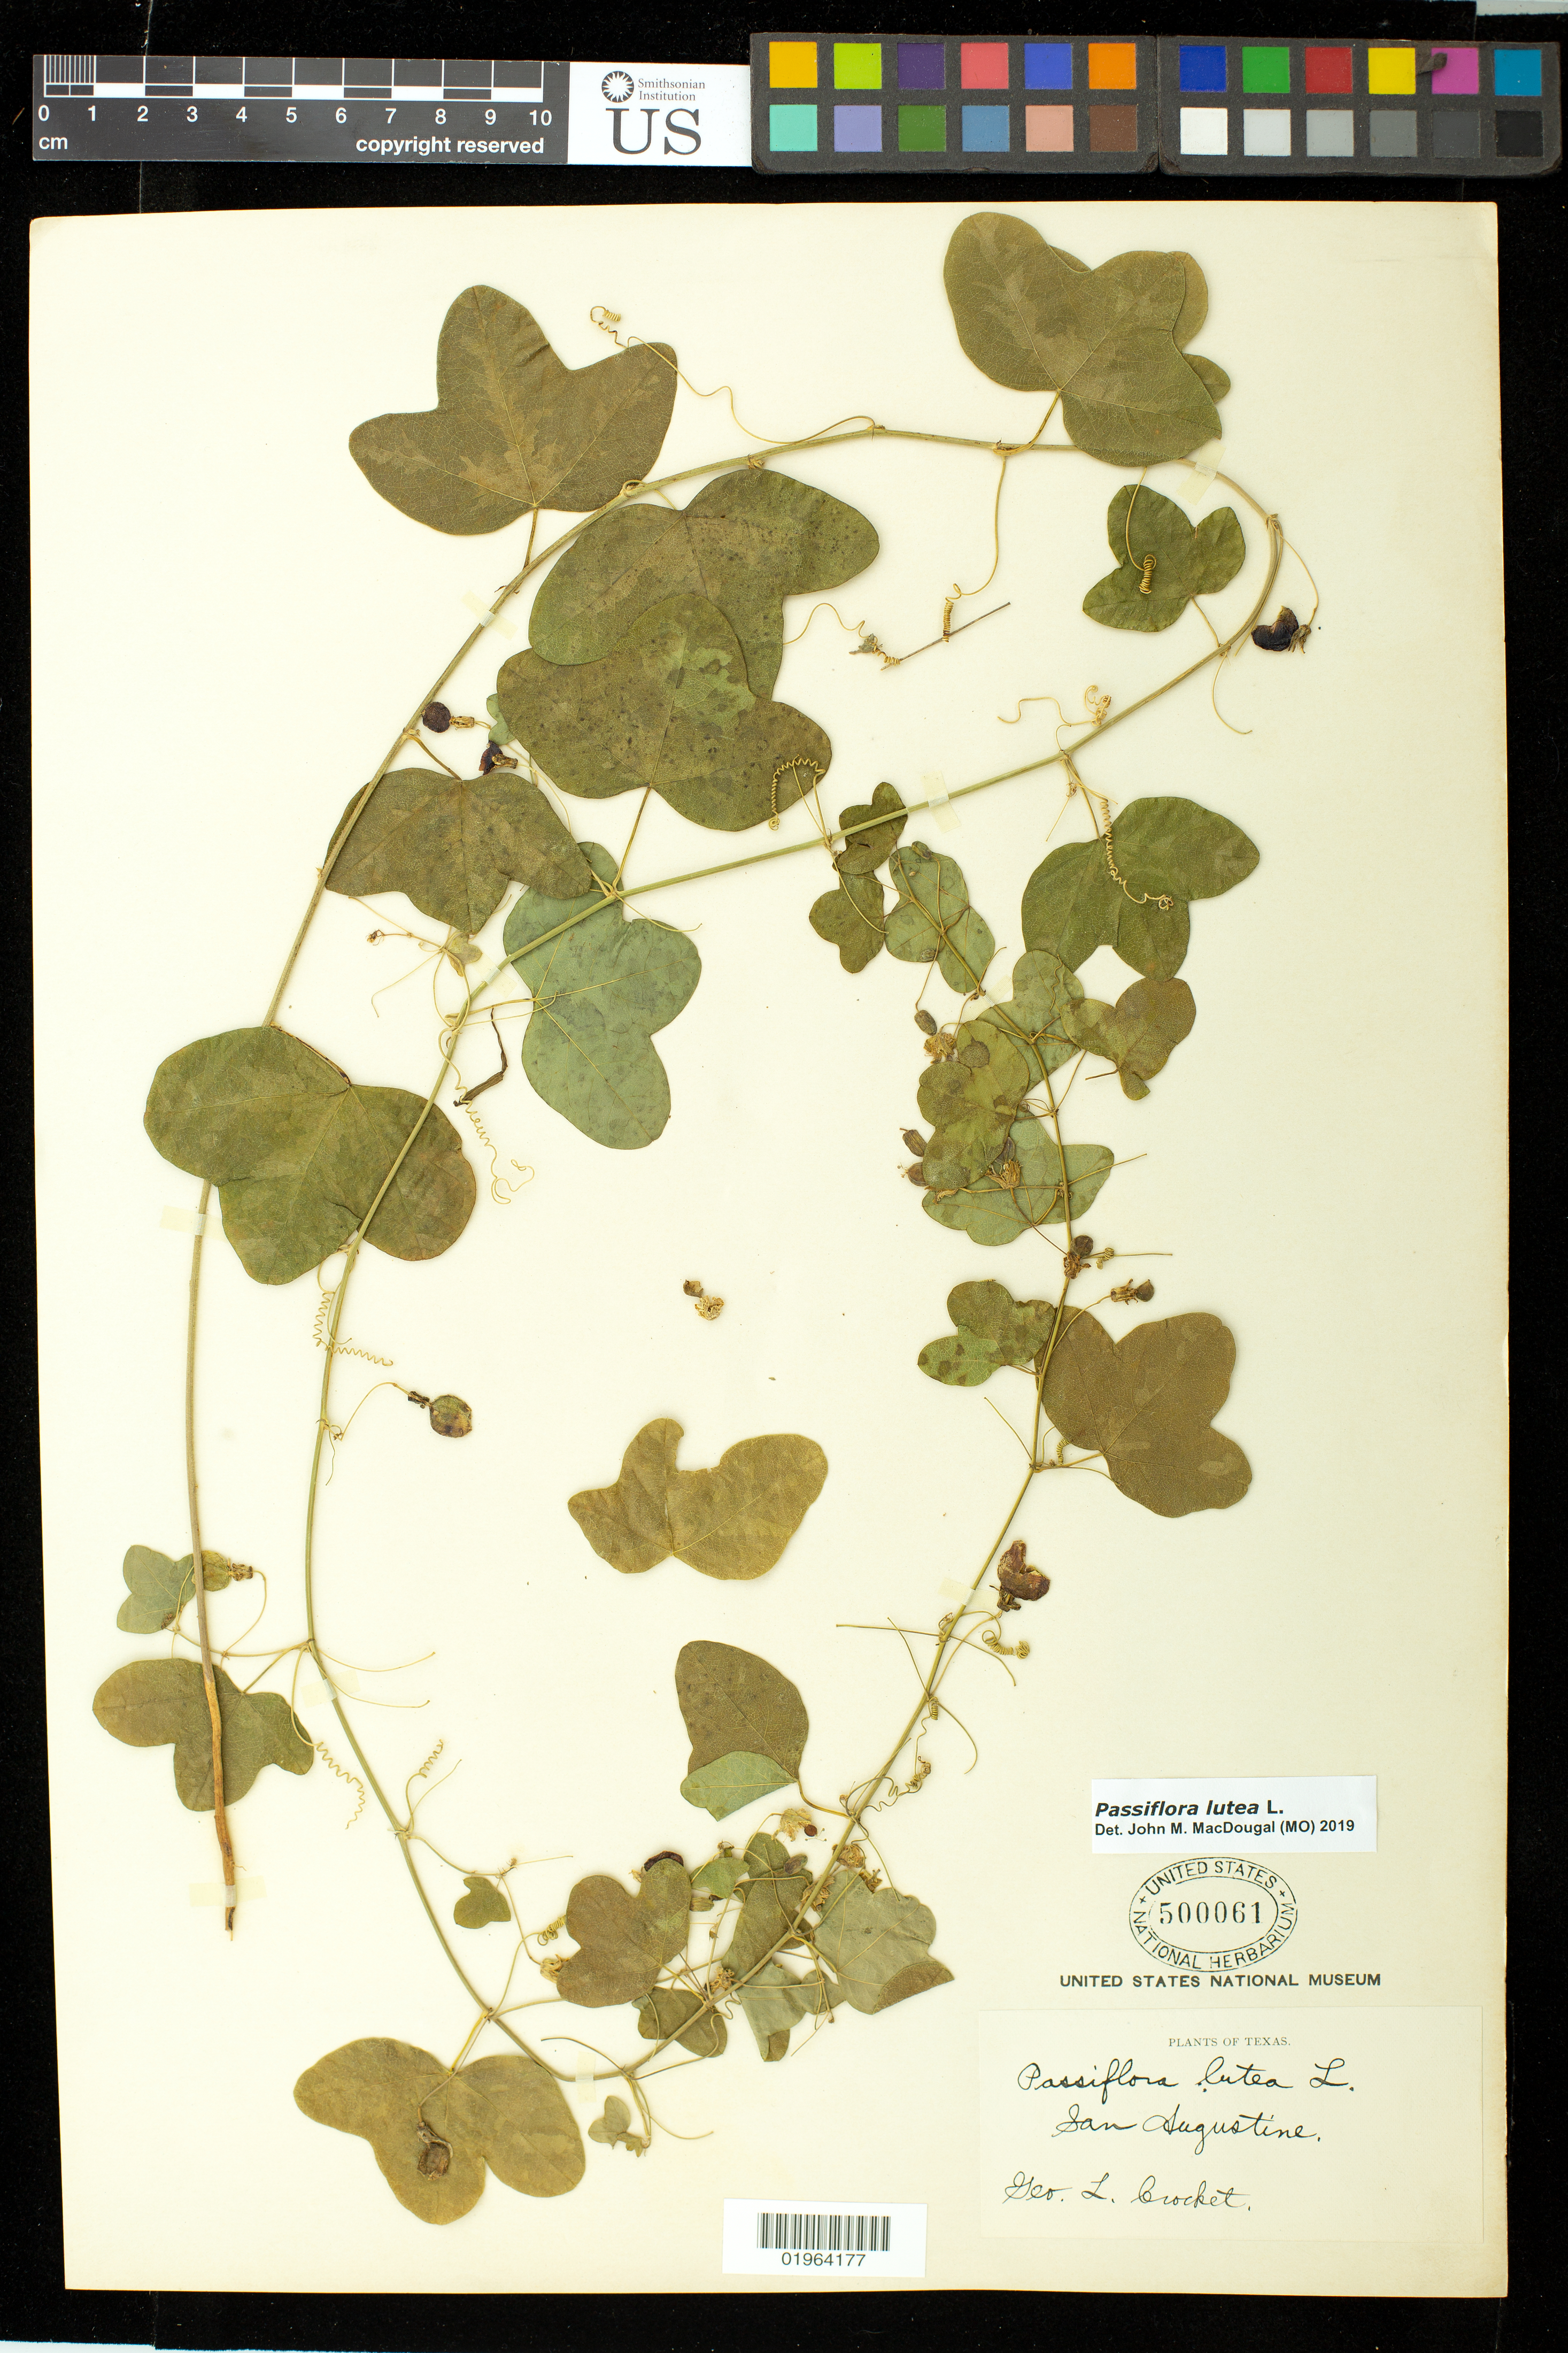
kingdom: Plantae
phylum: Tracheophyta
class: Magnoliopsida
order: Malpighiales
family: Passifloraceae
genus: Passiflora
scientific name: Passiflora lutea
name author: L.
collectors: G. Crocket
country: United States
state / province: Texas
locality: San Augustine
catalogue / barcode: US 500061